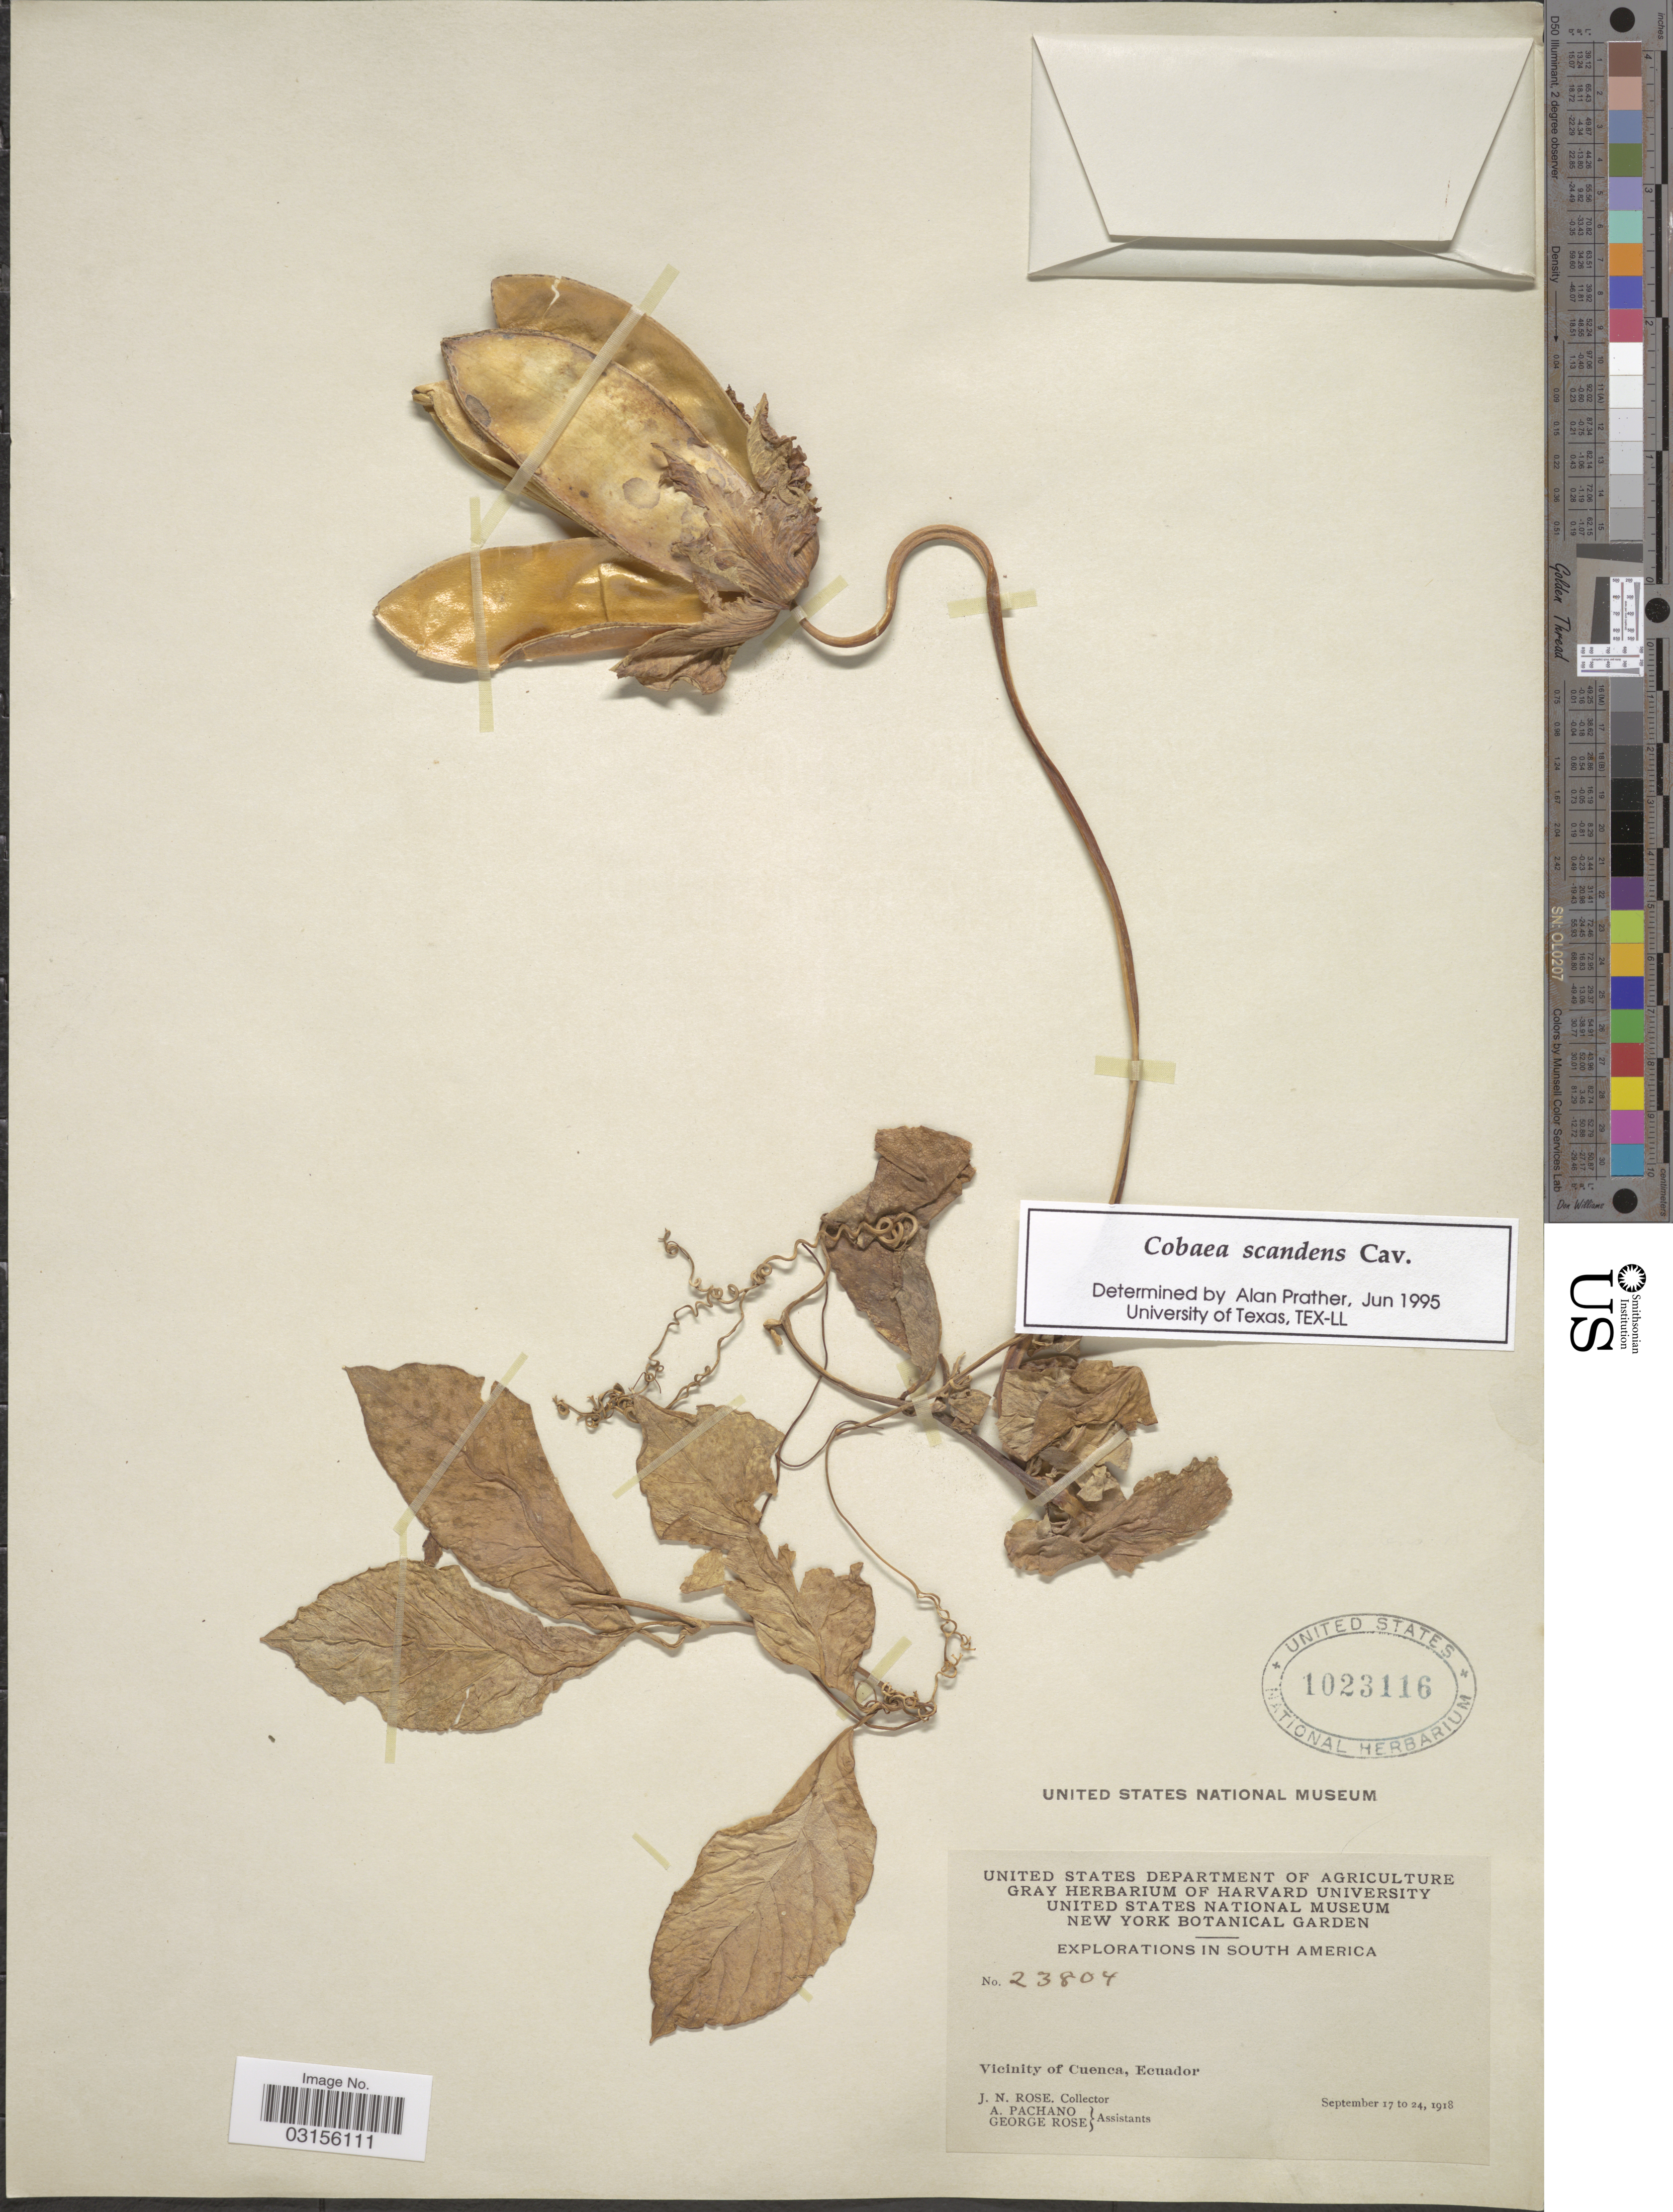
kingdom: Plantae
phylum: Tracheophyta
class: Magnoliopsida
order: Ericales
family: Polemoniaceae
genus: Cobaea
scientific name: Cobaea scandens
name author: Cav.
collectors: J. N. Rose, A. Pachano & G. Rose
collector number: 23804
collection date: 1918-09-17/1918-09-24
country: Ecuador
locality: Vicinity of Cuenca.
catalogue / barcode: US 1023116